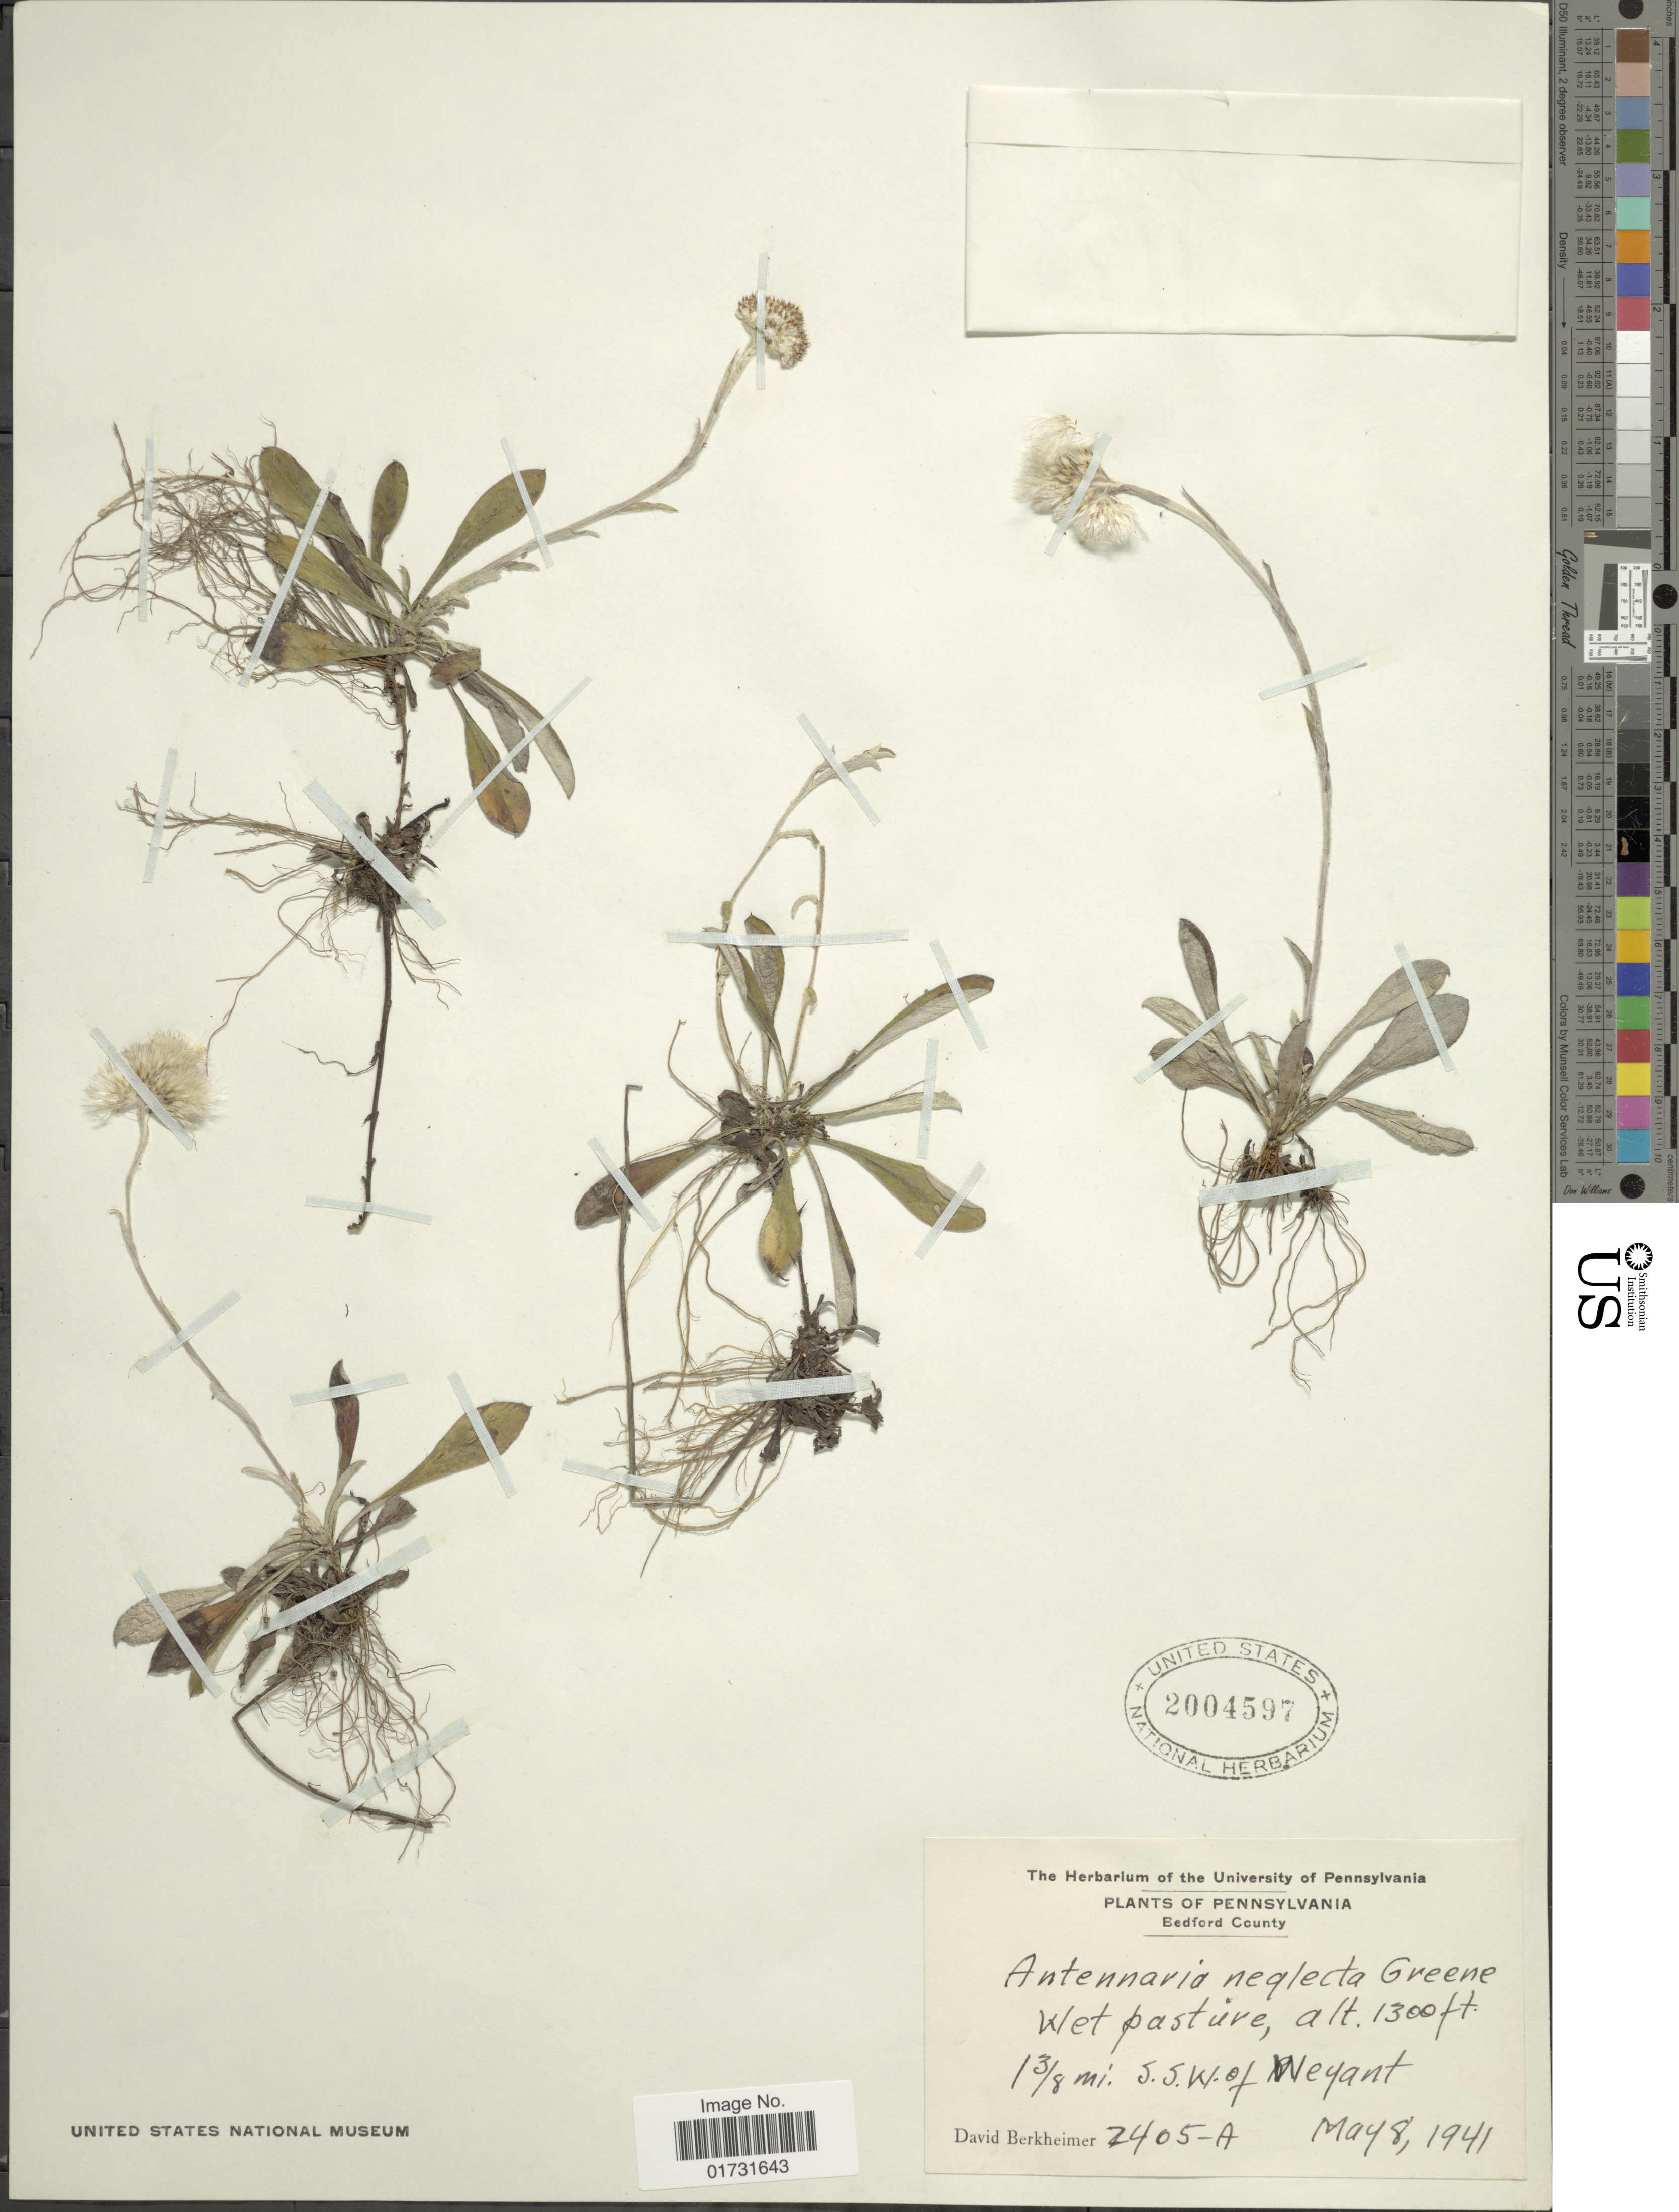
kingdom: Plantae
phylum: Tracheophyta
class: Magnoliopsida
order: Asterales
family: Asteraceae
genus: Antennaria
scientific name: Antennaria neglecta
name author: Greene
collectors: D. Berkheimer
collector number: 2405-A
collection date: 1941-05-08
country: United States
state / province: Pennsylvania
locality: Bedford County. 1 3/8 mi. S.S.W. of Wegant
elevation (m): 396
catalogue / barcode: US 2004597